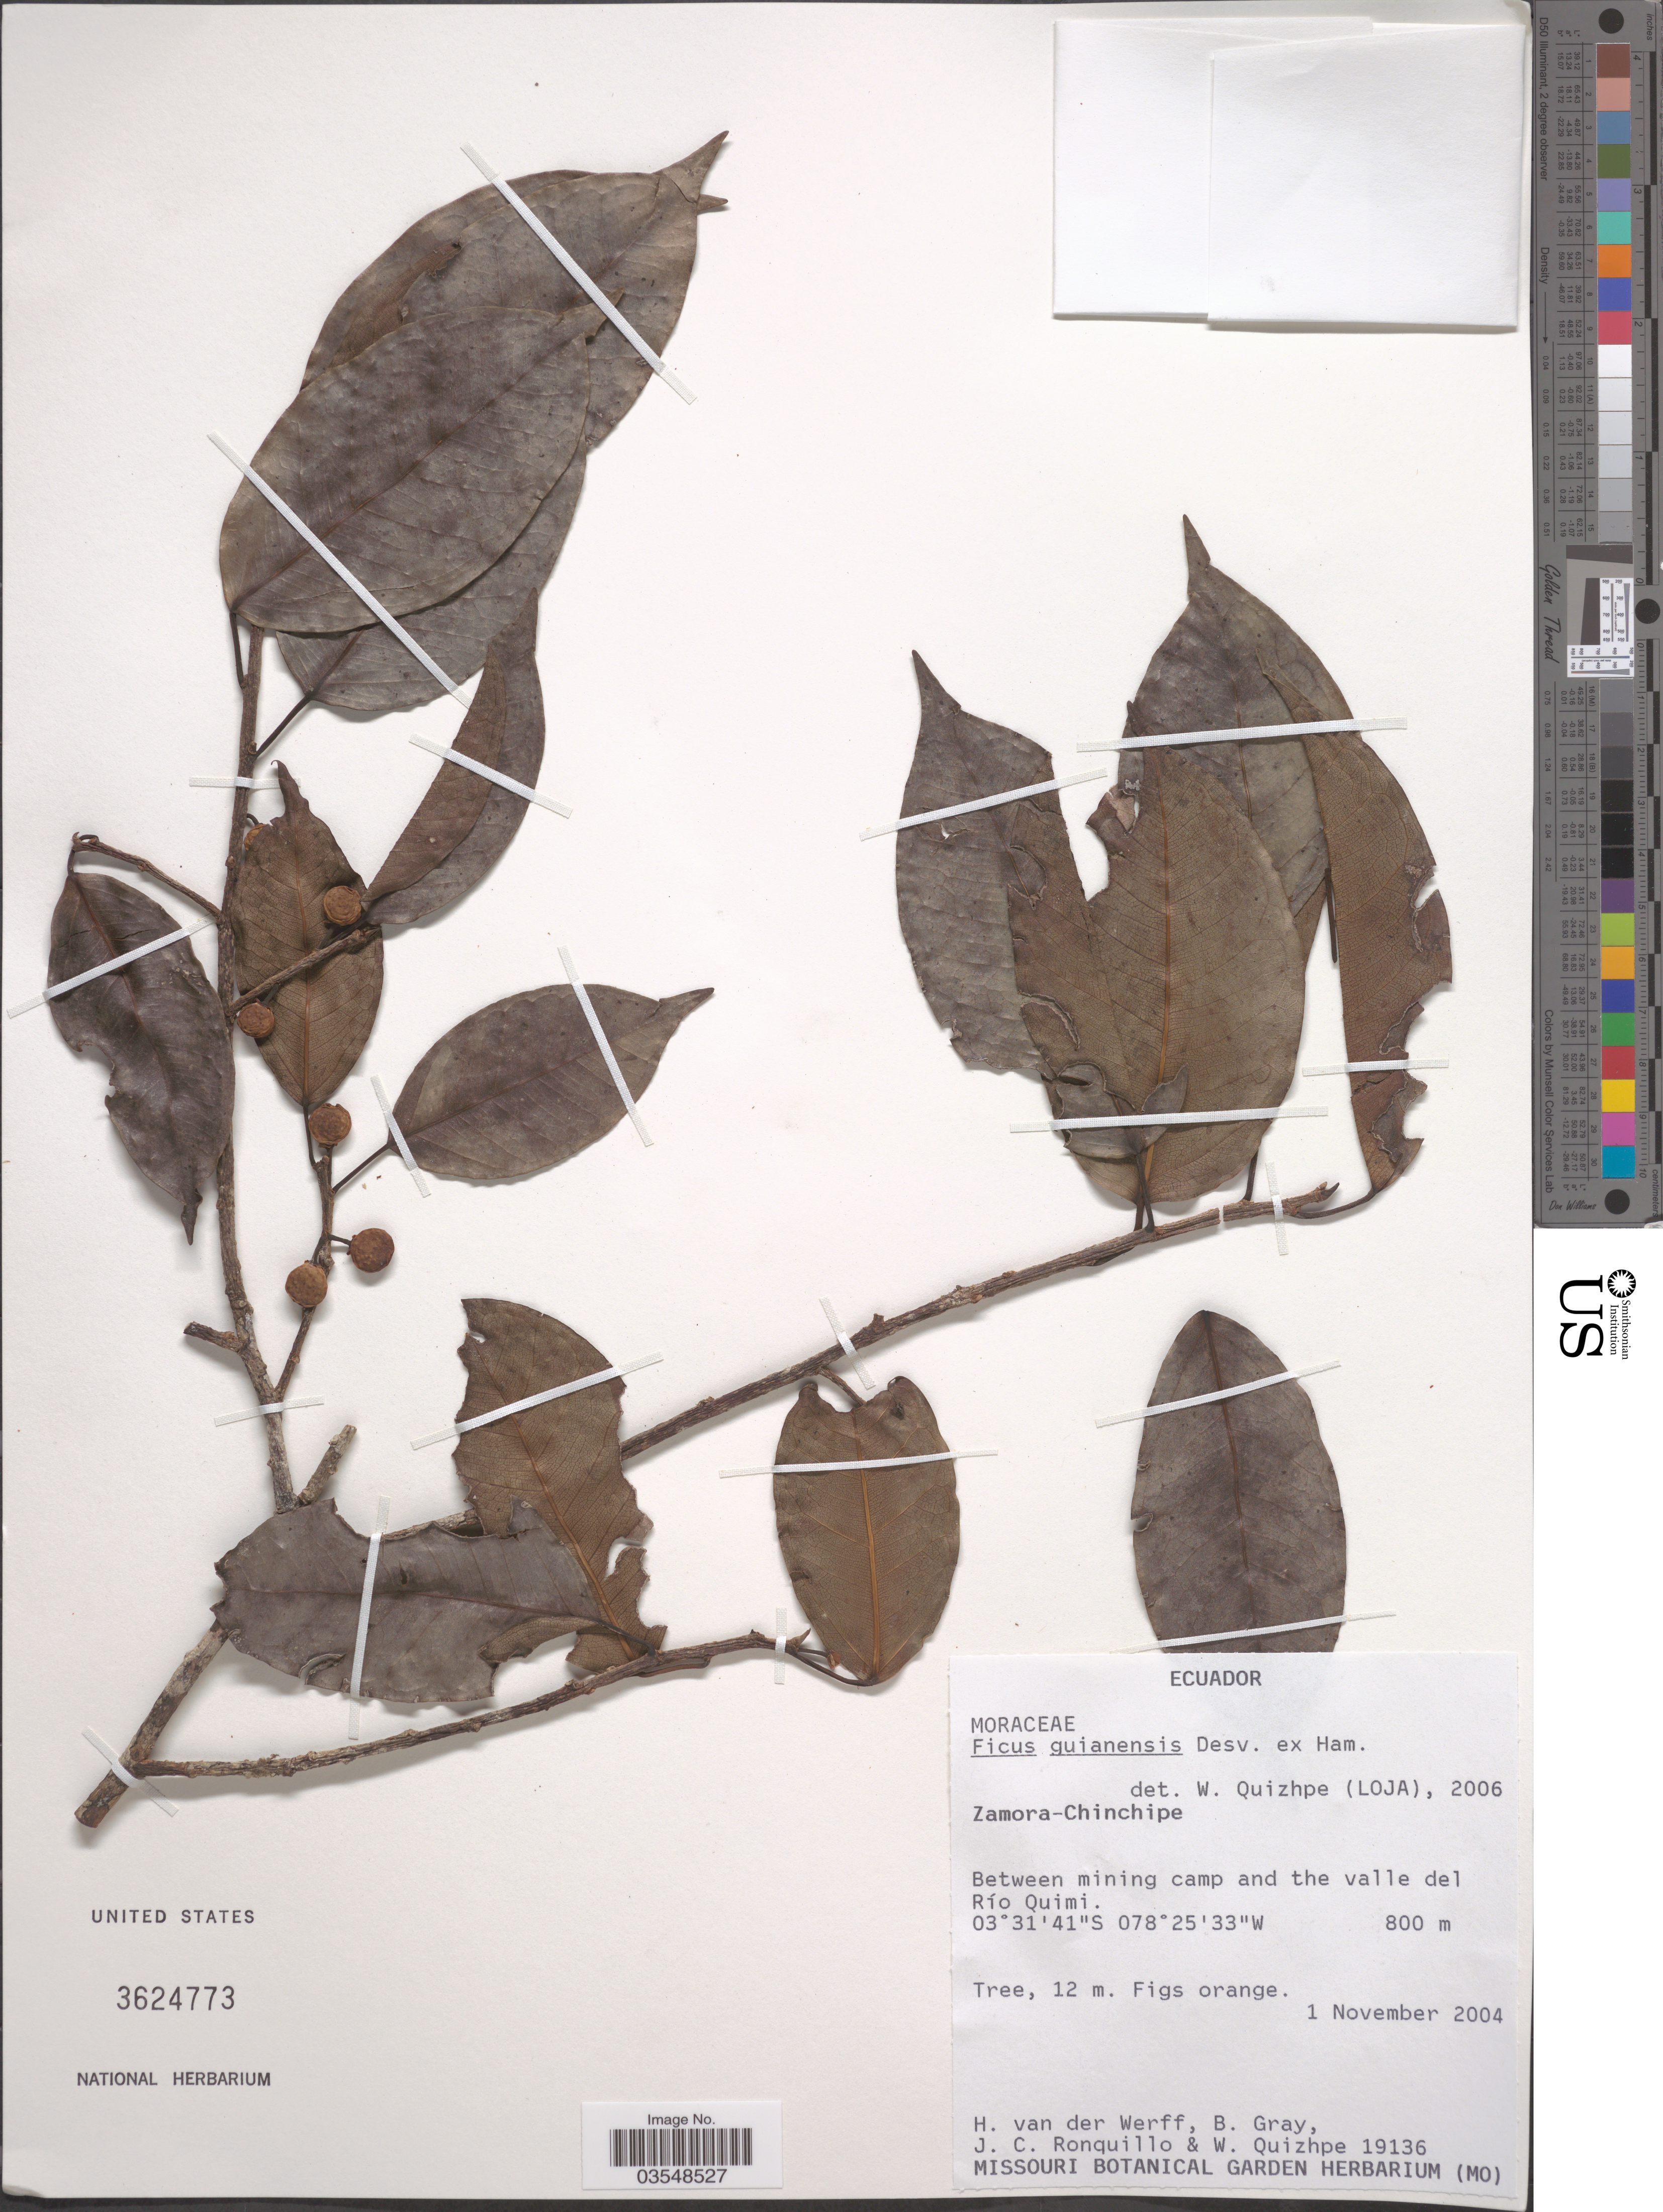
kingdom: Plantae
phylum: Tracheophyta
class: Magnoliopsida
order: Rosales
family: Moraceae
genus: Ficus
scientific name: Ficus guianensis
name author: Desv. ex Ham.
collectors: H. van der Werff, B. Gray, J. Ronquillo & W. Quizhpe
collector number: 19136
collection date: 2004-11-01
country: Ecuador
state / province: Zamora-Chinchipe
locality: Between mining camp and the valle del Río Quimi.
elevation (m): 800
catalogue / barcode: US 3624773